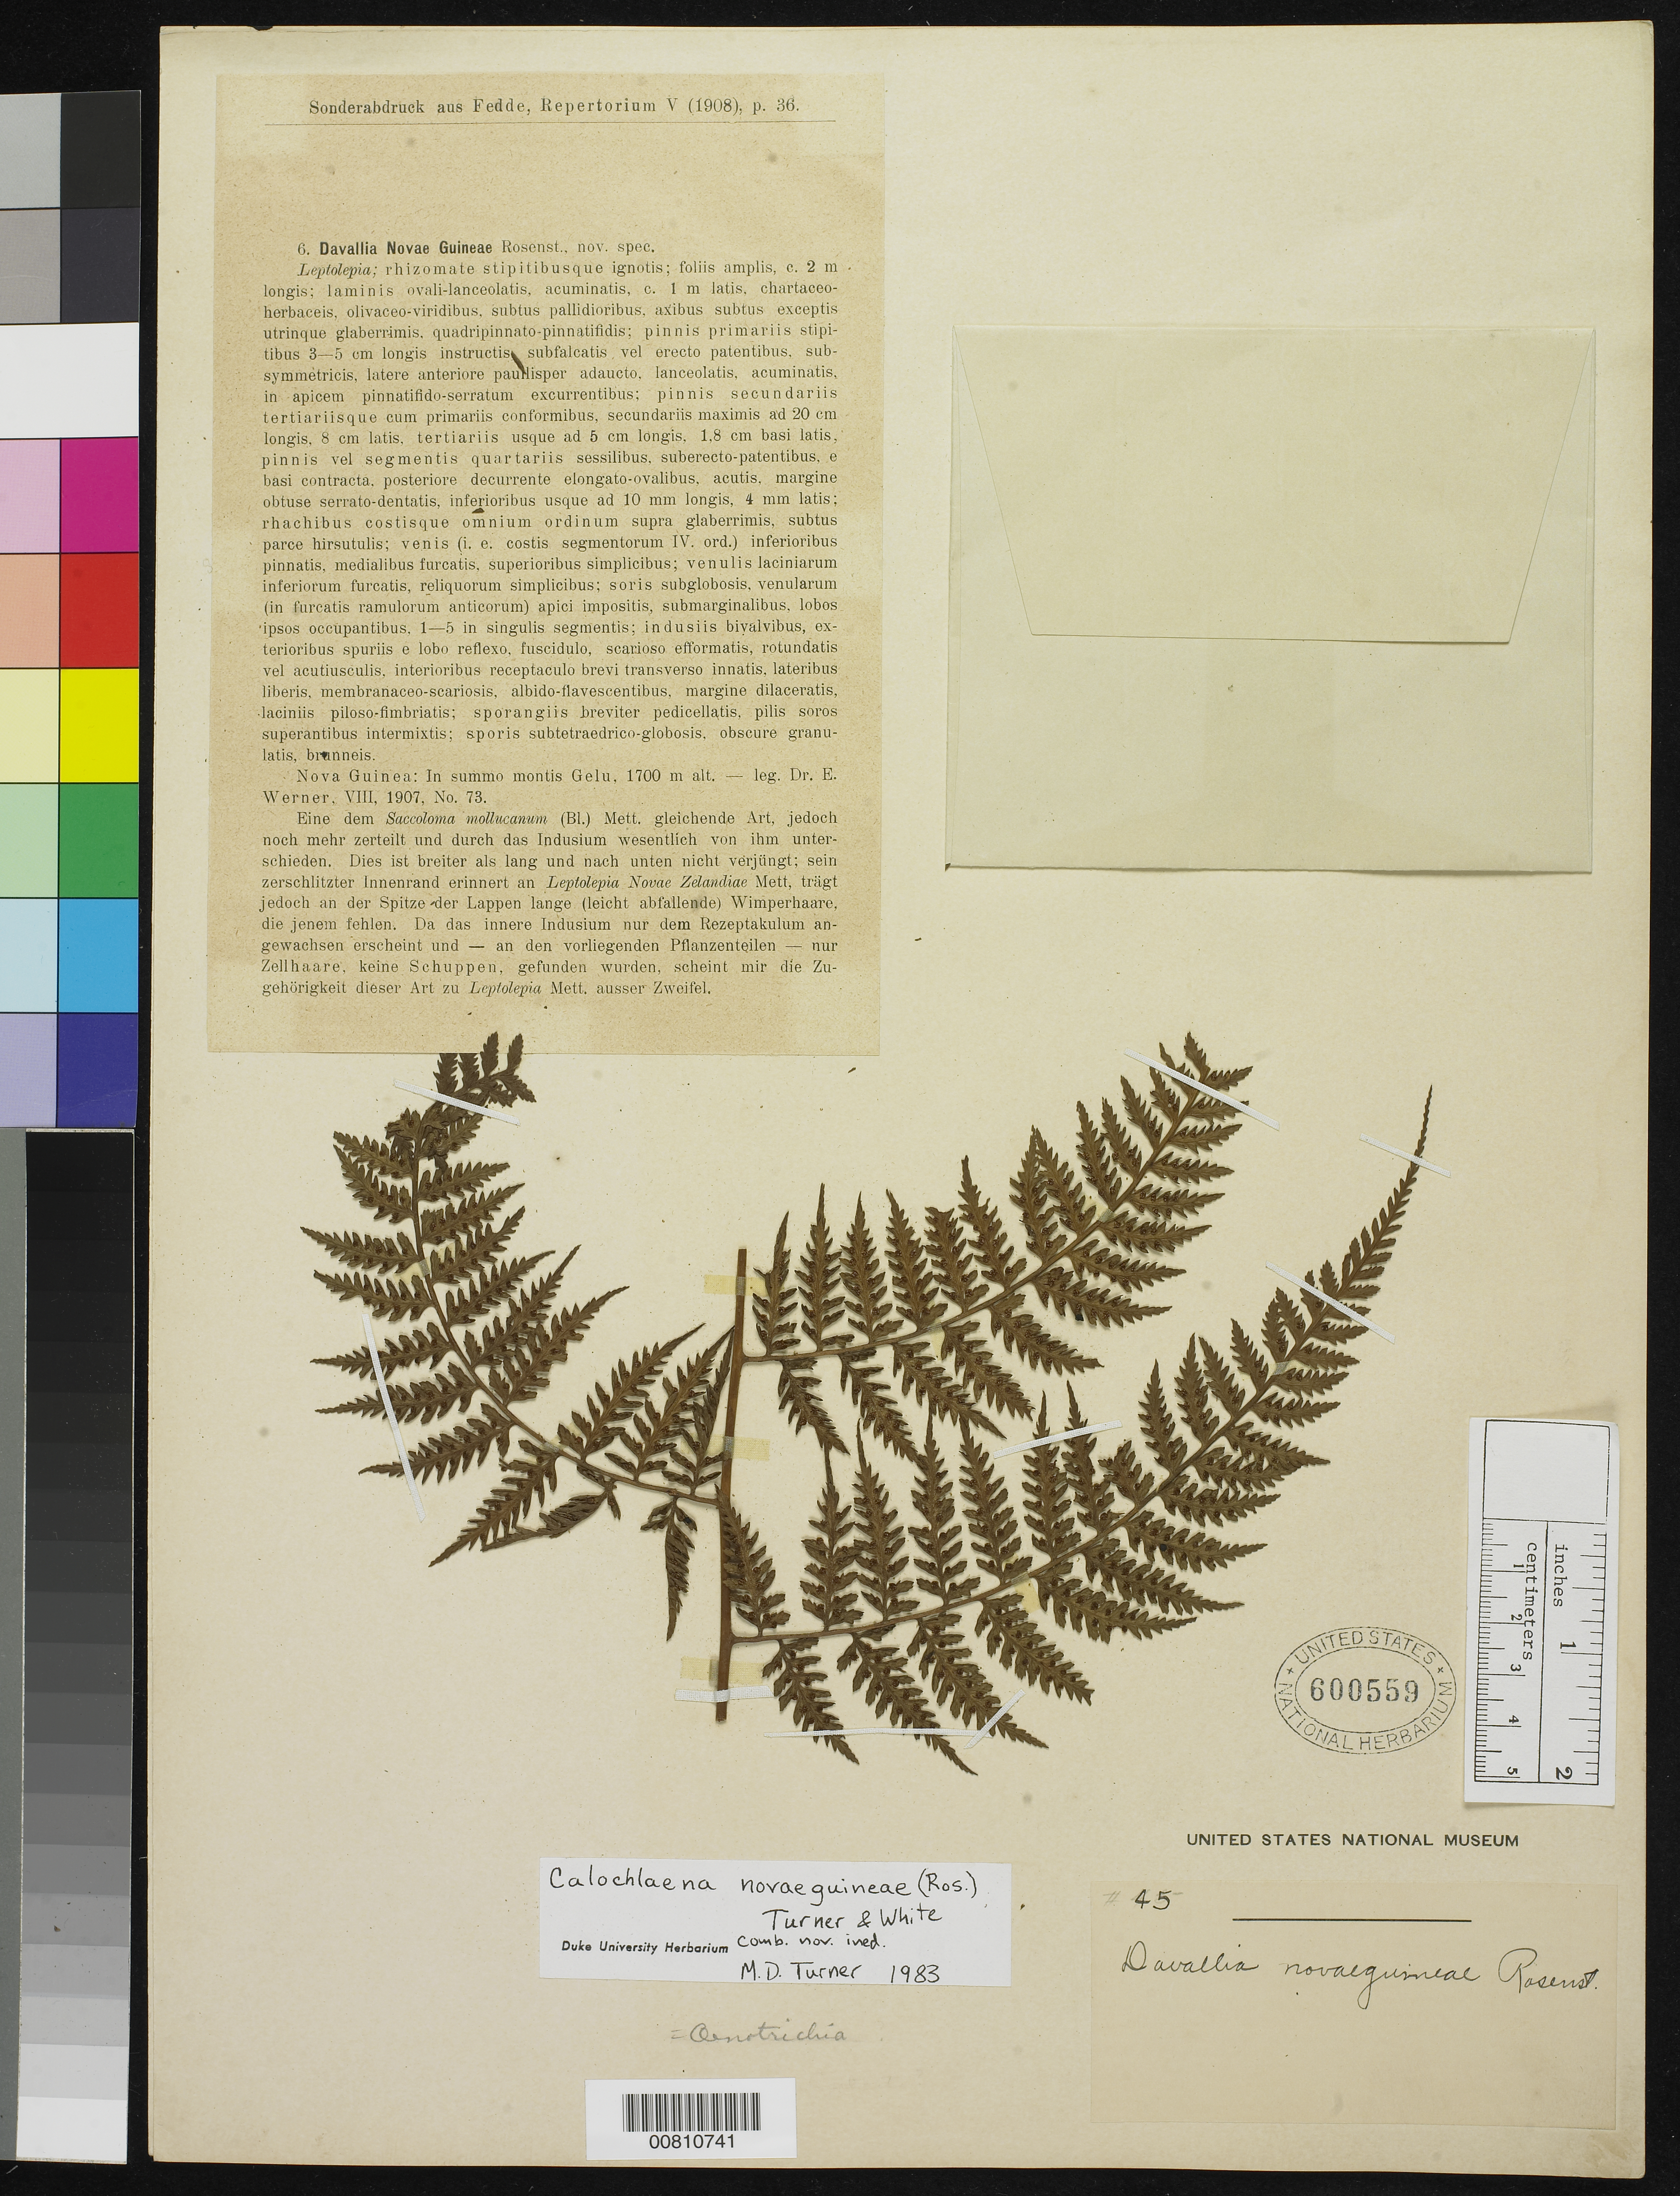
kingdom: Plantae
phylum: Tracheophyta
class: Polypodiopsida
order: Polypodiales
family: Davalliaceae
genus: Davallia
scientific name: Davallia novae-guineae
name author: Rosenst.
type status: Type Collection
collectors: E. Werner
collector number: Ros. Fil. Novoguin. 45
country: Papua New Guinea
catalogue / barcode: US 600559